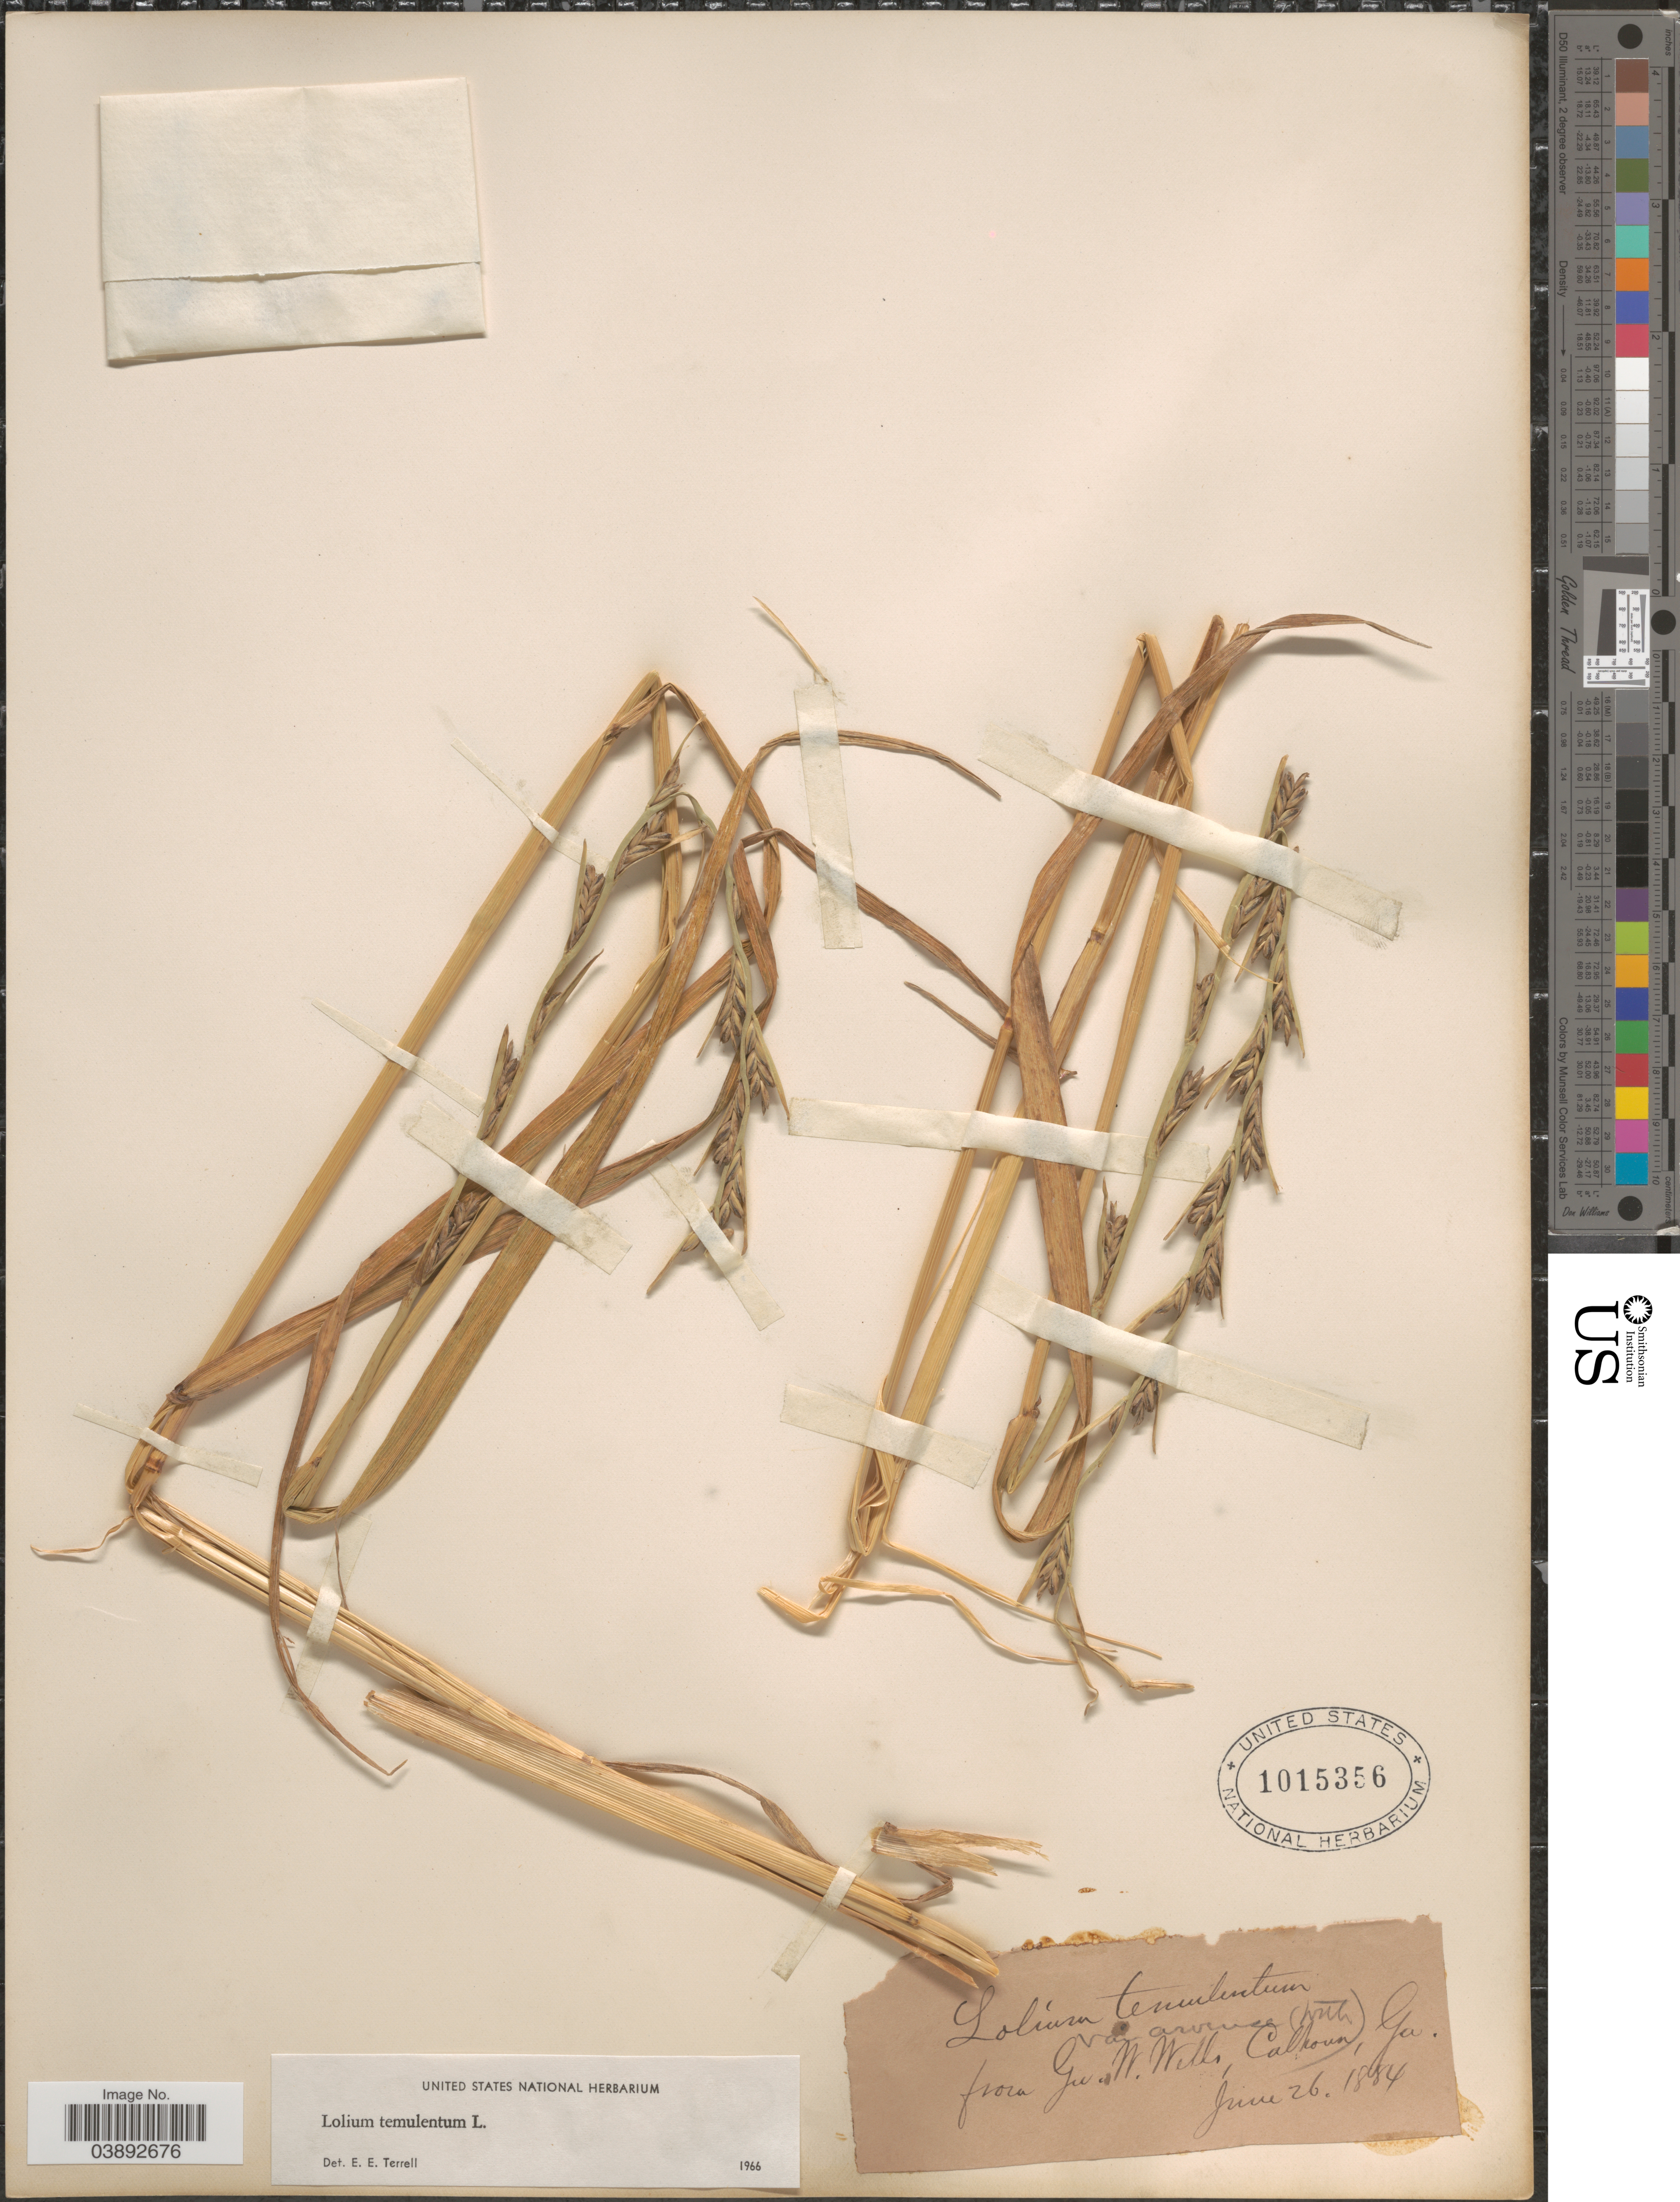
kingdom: Plantae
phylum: Tracheophyta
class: Liliopsida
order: Poales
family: Poaceae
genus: Lolium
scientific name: Lolium temulentum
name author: L.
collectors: G. Wells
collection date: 1884-06-26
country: United States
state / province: Georgia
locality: Calhoun.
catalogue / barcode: US 1015356